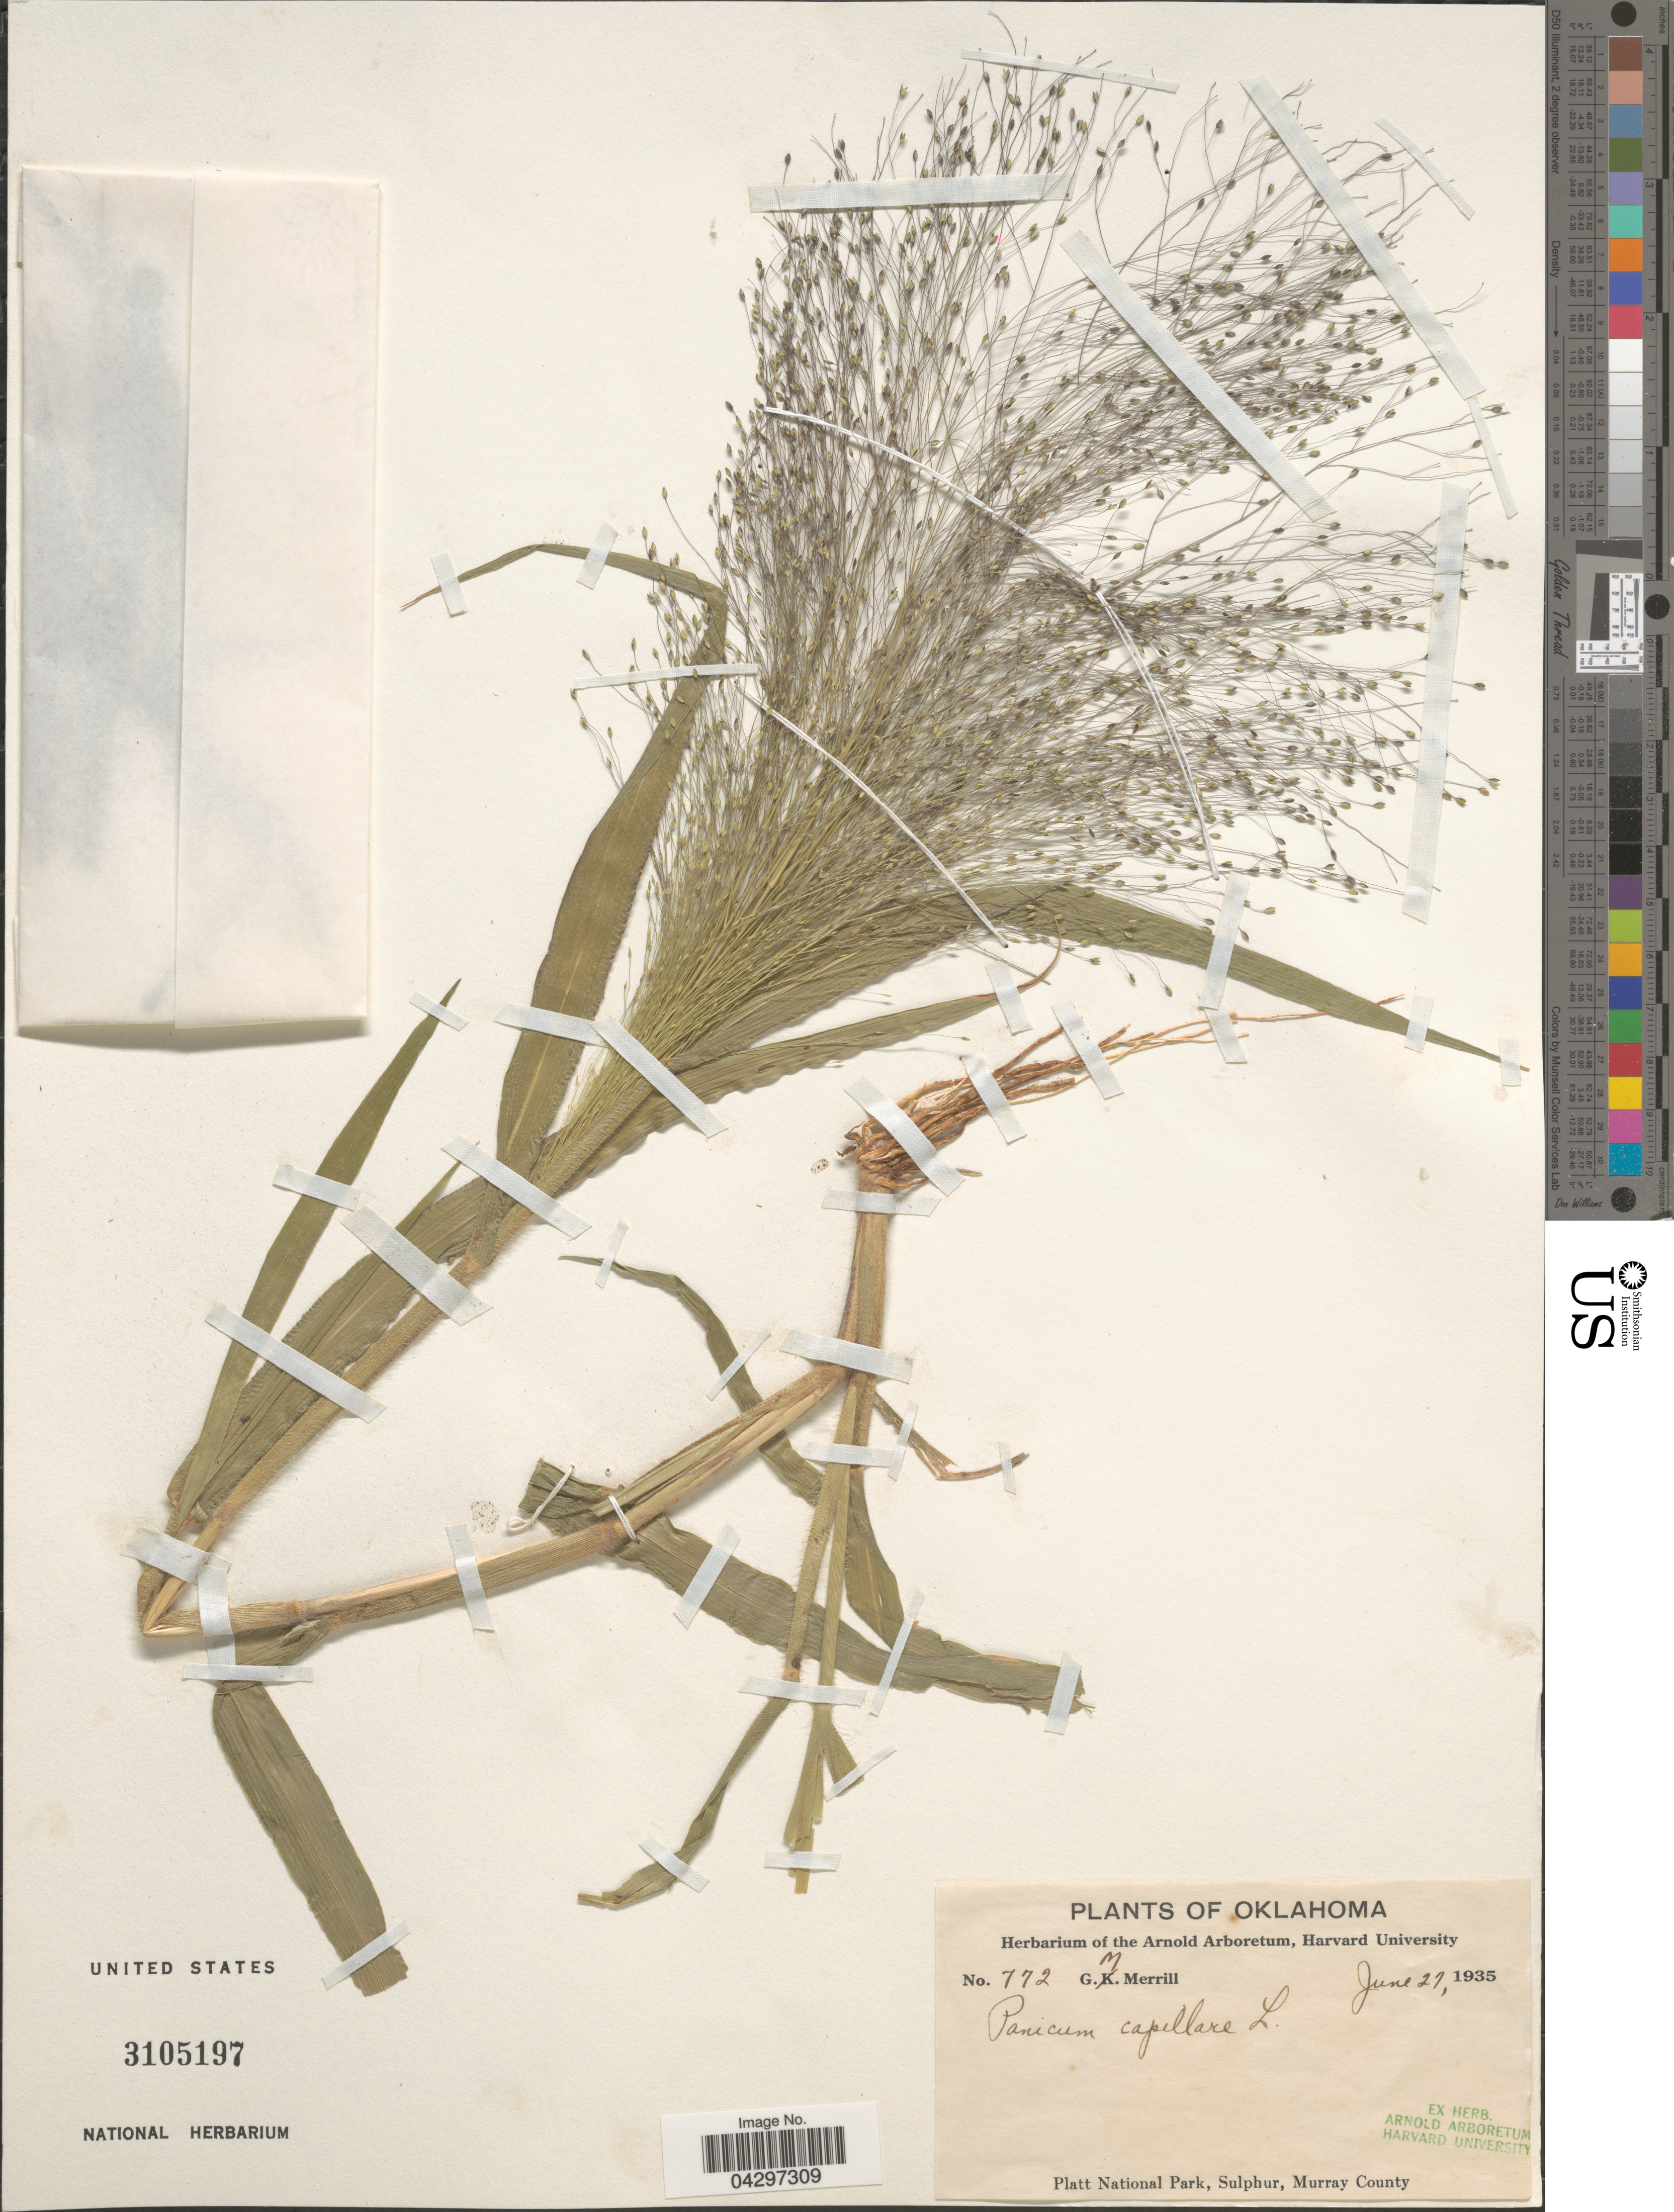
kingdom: Plantae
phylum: Tracheophyta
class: Liliopsida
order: Poales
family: Poaceae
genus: Panicum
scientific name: Panicum capillare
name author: L.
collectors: G. M. Merrill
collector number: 772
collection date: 1935-06-27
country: United States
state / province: Oklahoma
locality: Platt National Park, Sulphur, Murray County.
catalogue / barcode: US 3105197